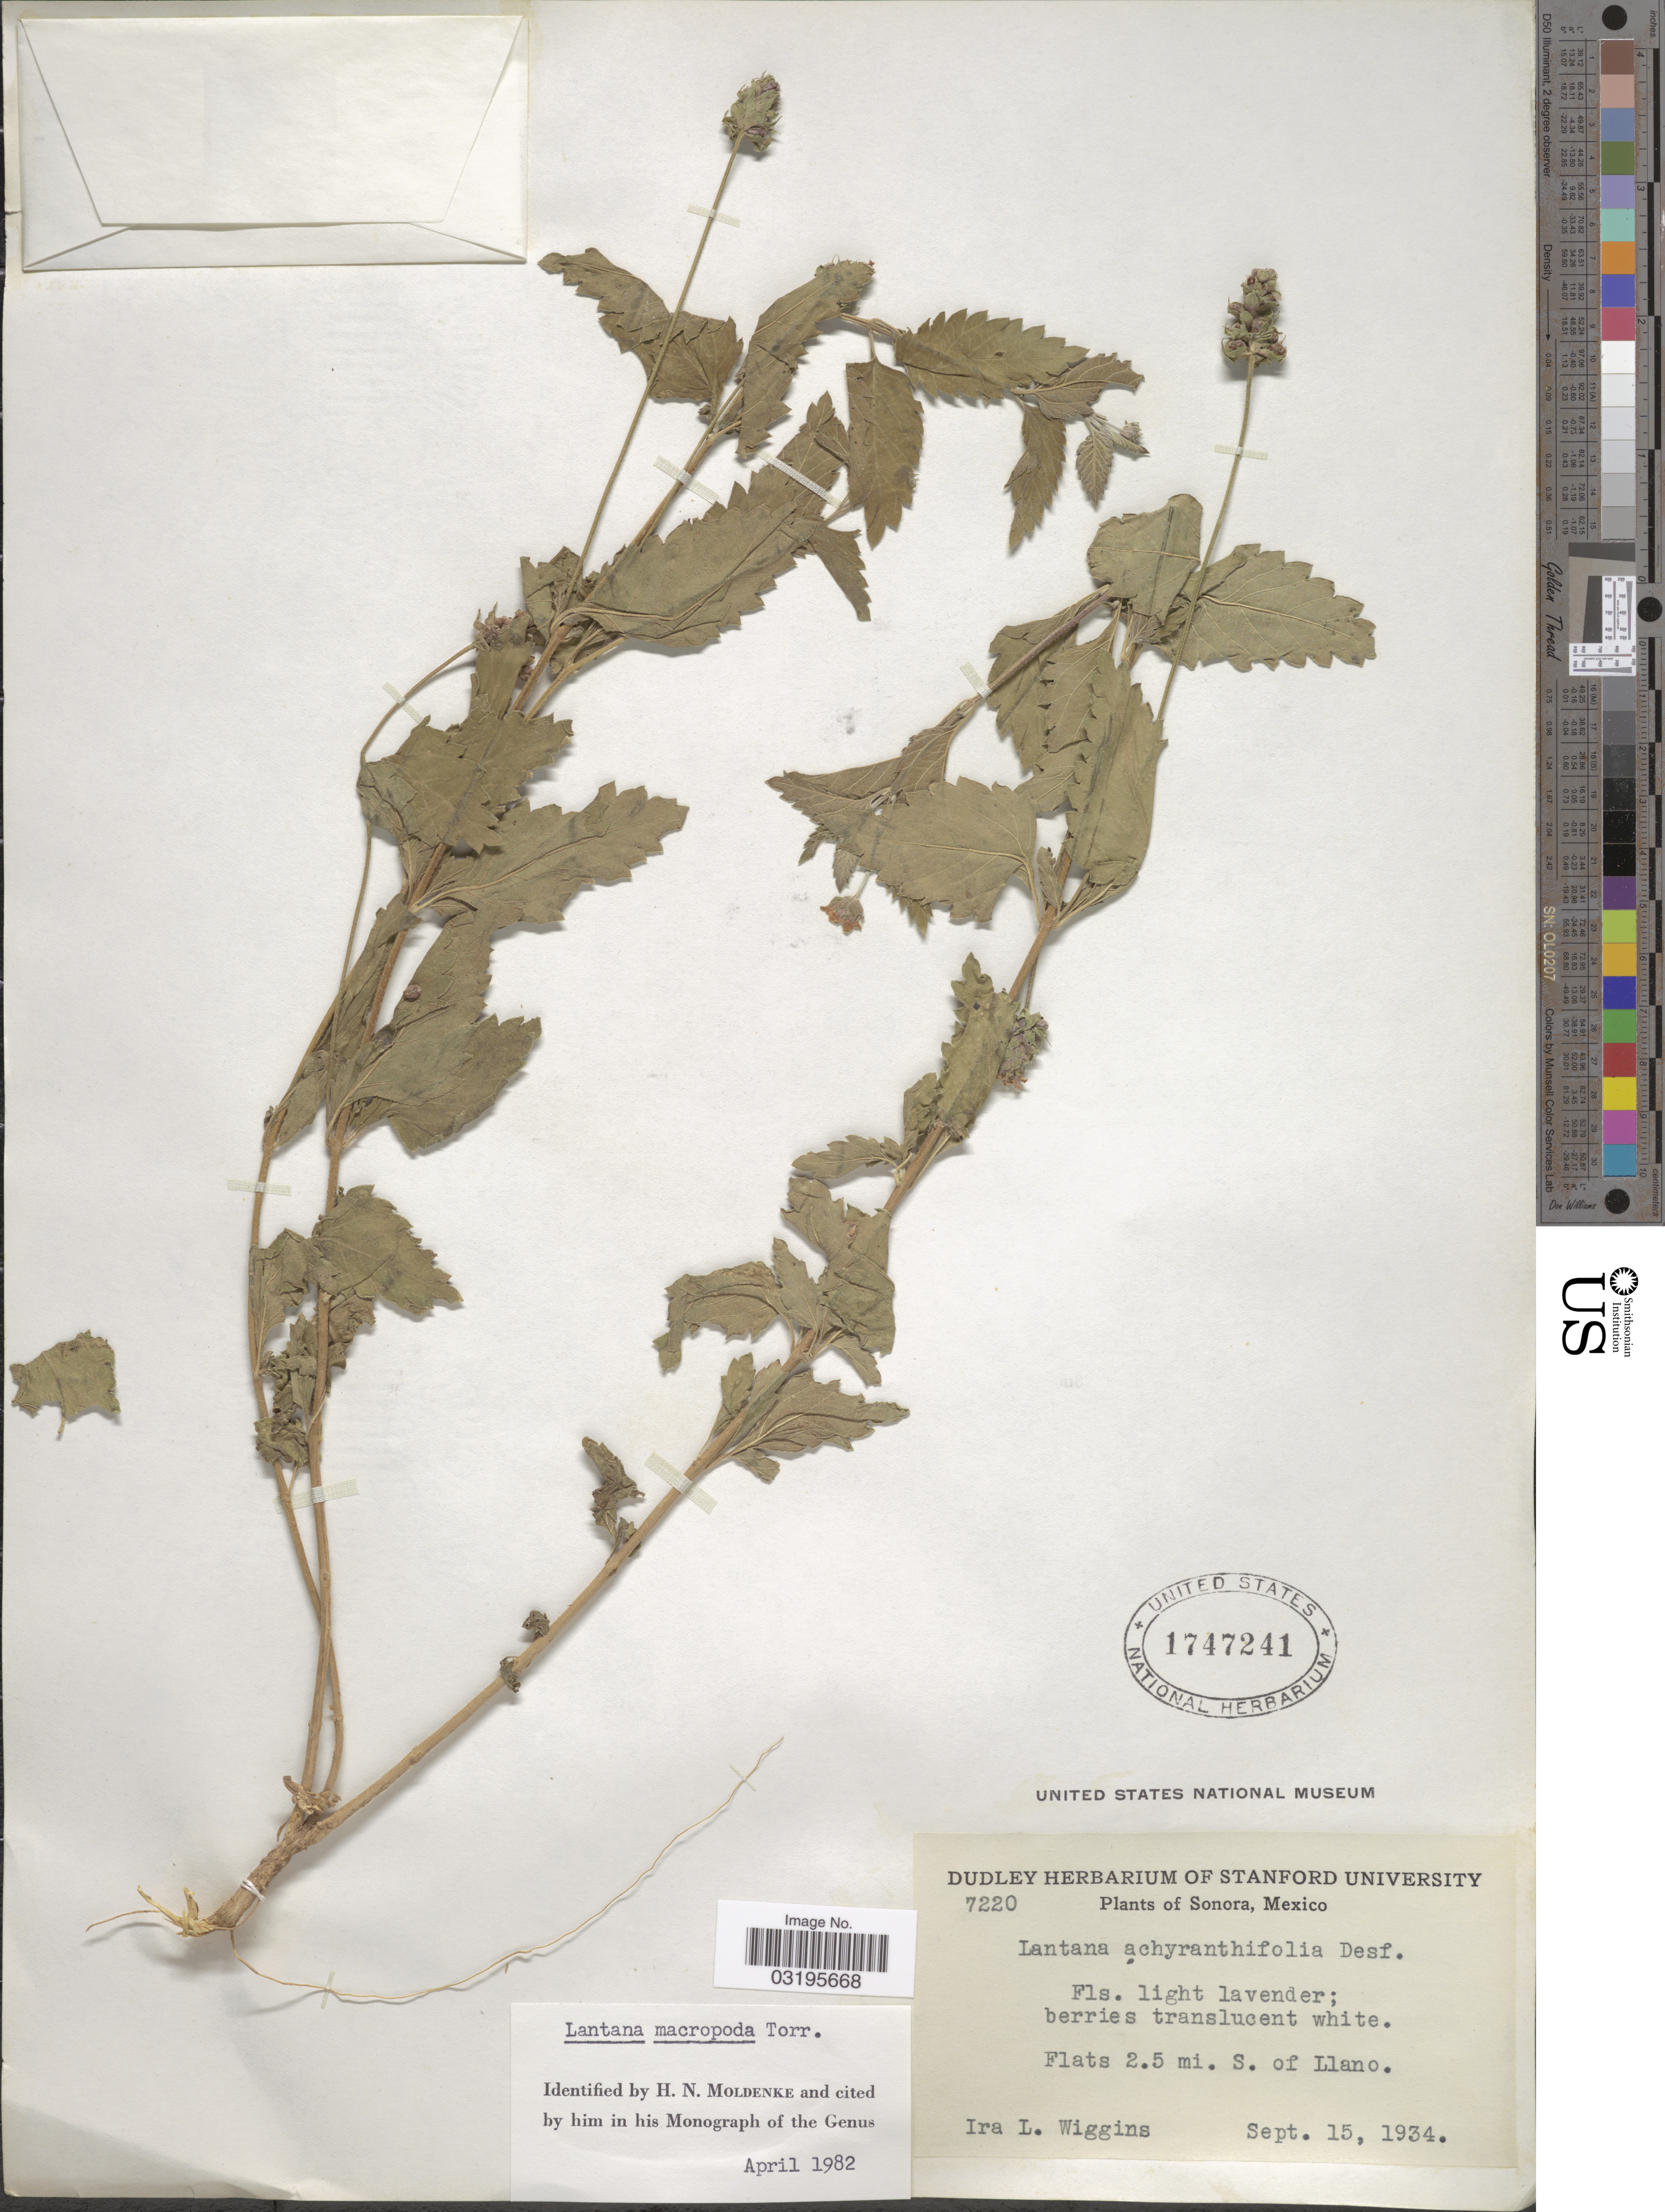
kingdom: Plantae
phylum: Tracheophyta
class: Magnoliopsida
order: Lamiales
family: Verbenaceae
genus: Lantana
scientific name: Lantana macropoda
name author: Torr.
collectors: I. L. Wiggins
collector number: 7220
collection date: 1934-09-15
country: Mexico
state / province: Sonora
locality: Flats 2.5 mi. S. of Llano.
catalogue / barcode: US 1747241